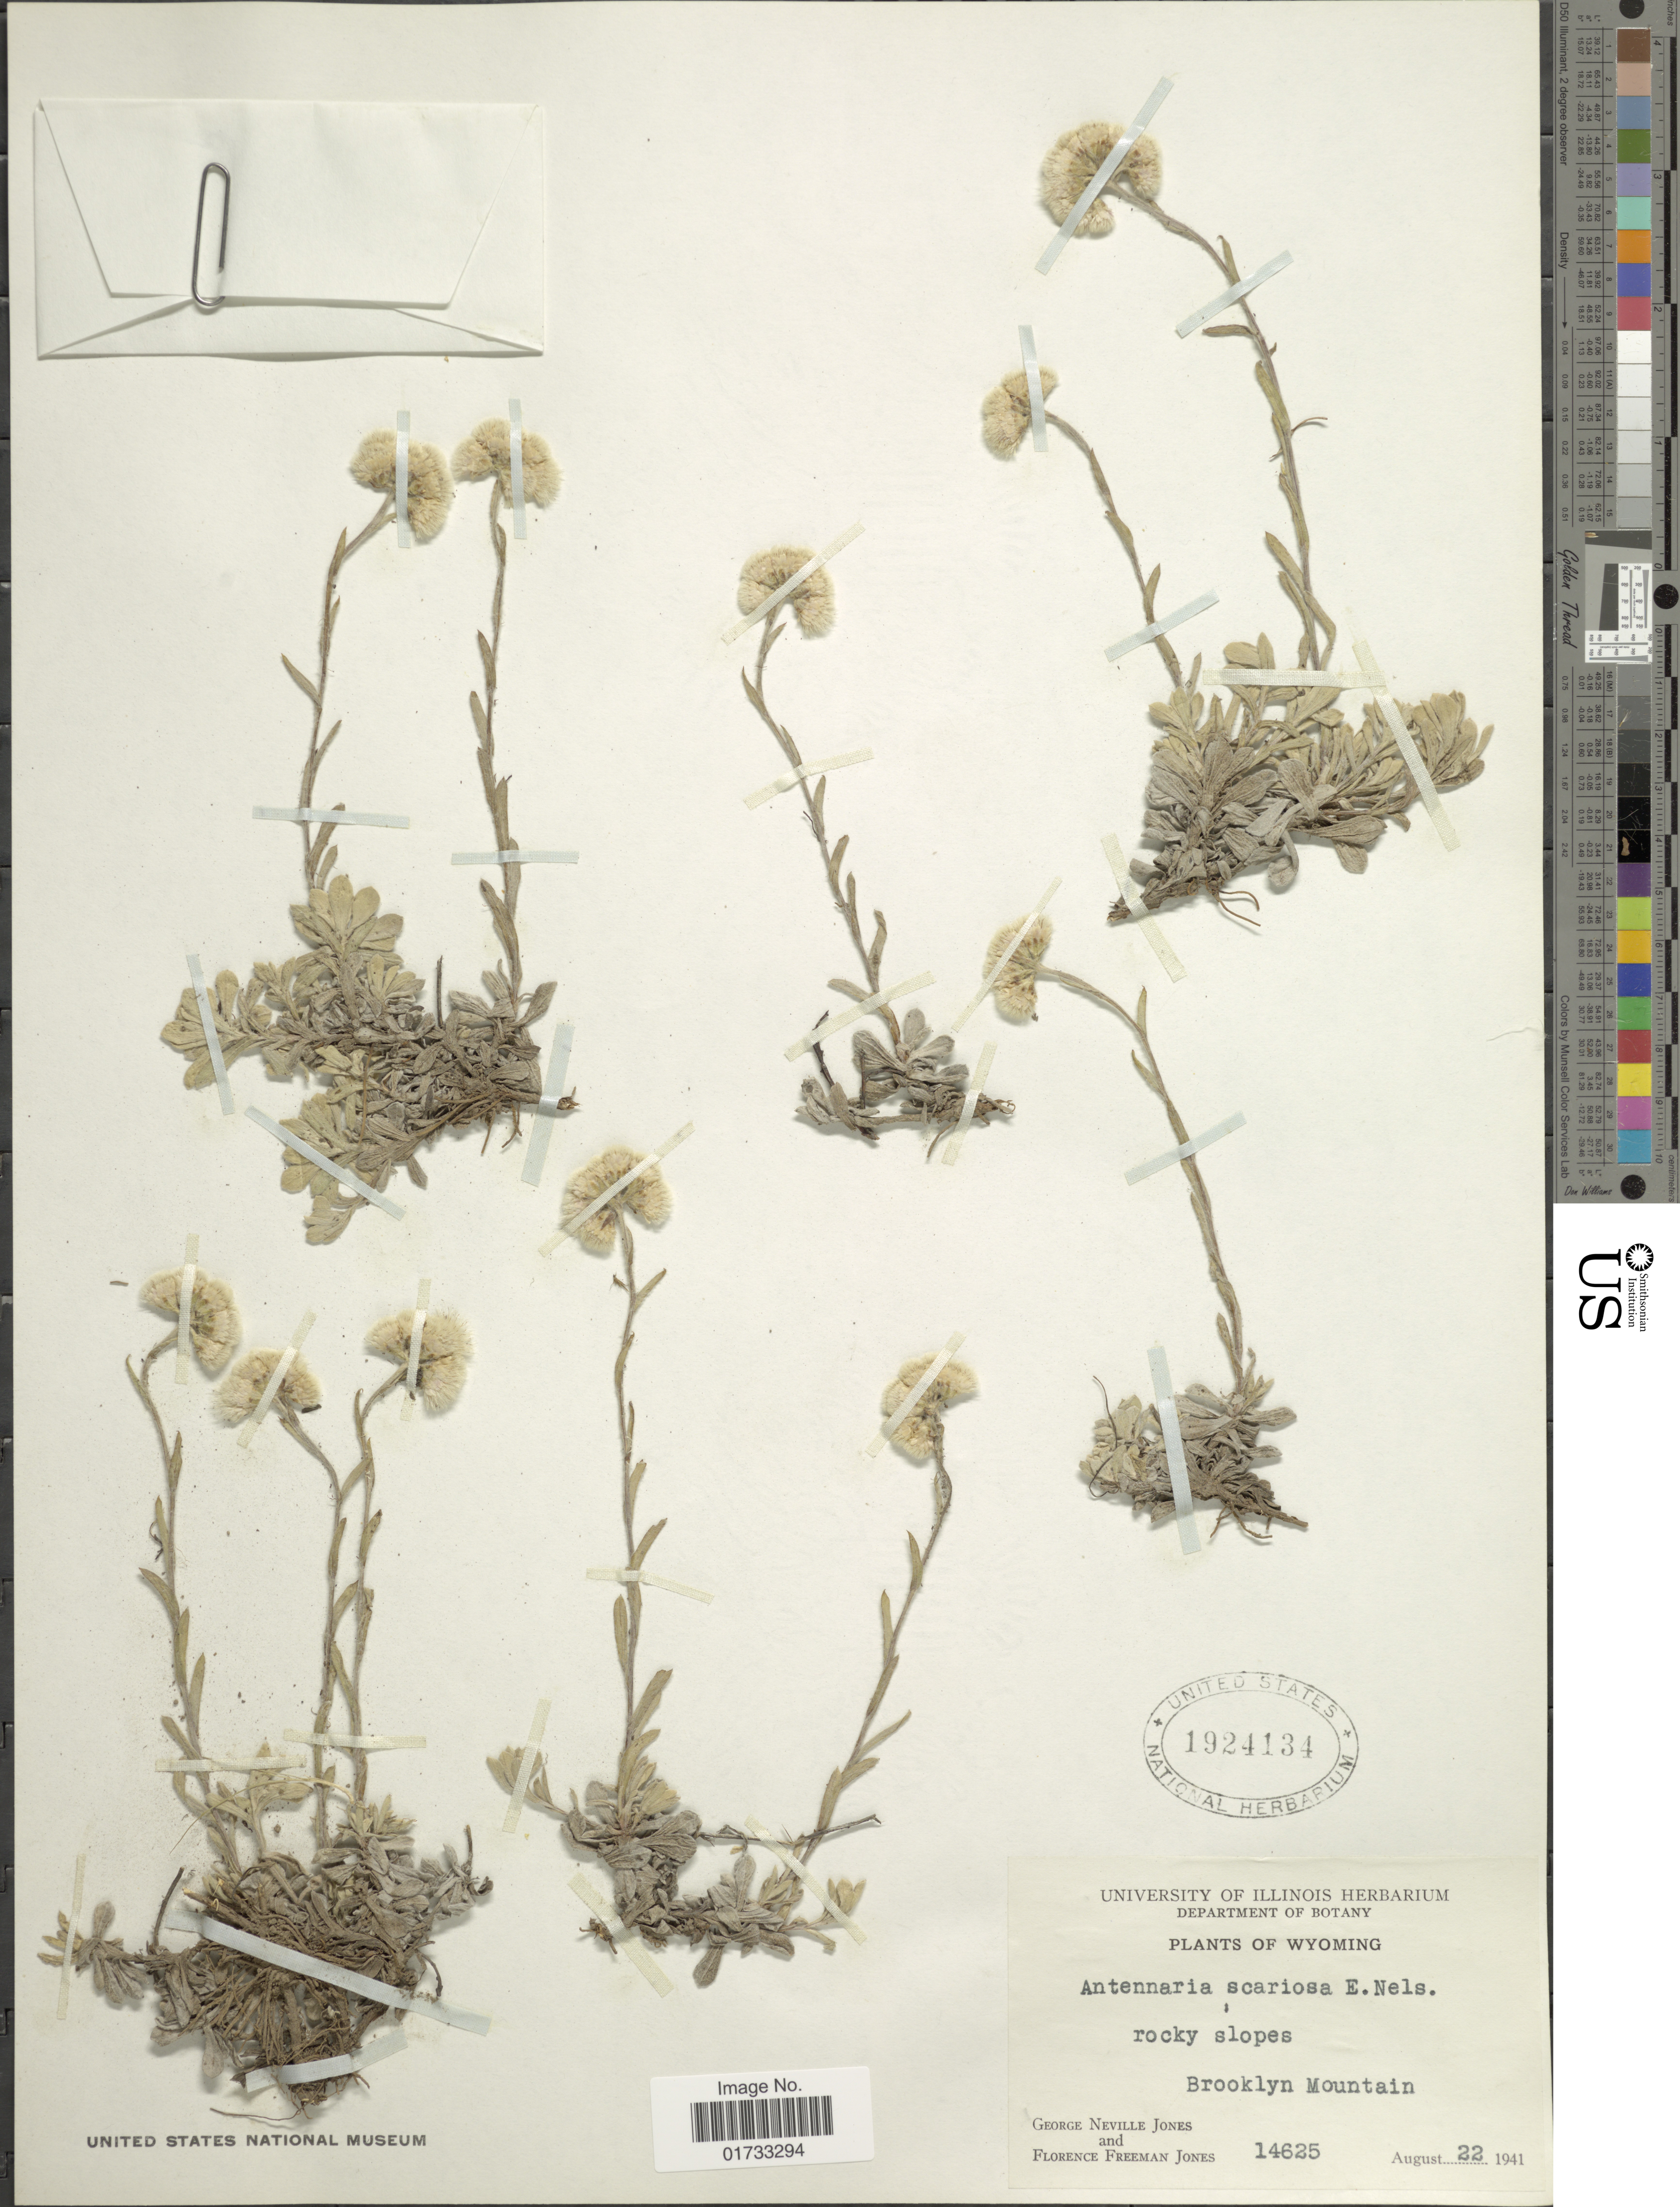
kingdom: Plantae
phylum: Tracheophyta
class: Magnoliopsida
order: Asterales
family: Asteraceae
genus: Antennaria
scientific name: Antennaria scariosa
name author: E.E. Nelson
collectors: G. N. Jones & F. F. Jones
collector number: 14625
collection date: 1941-08-22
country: United States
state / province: Wyoming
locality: Rocky slopes, Brooklyn Mountain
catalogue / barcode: US 1924134